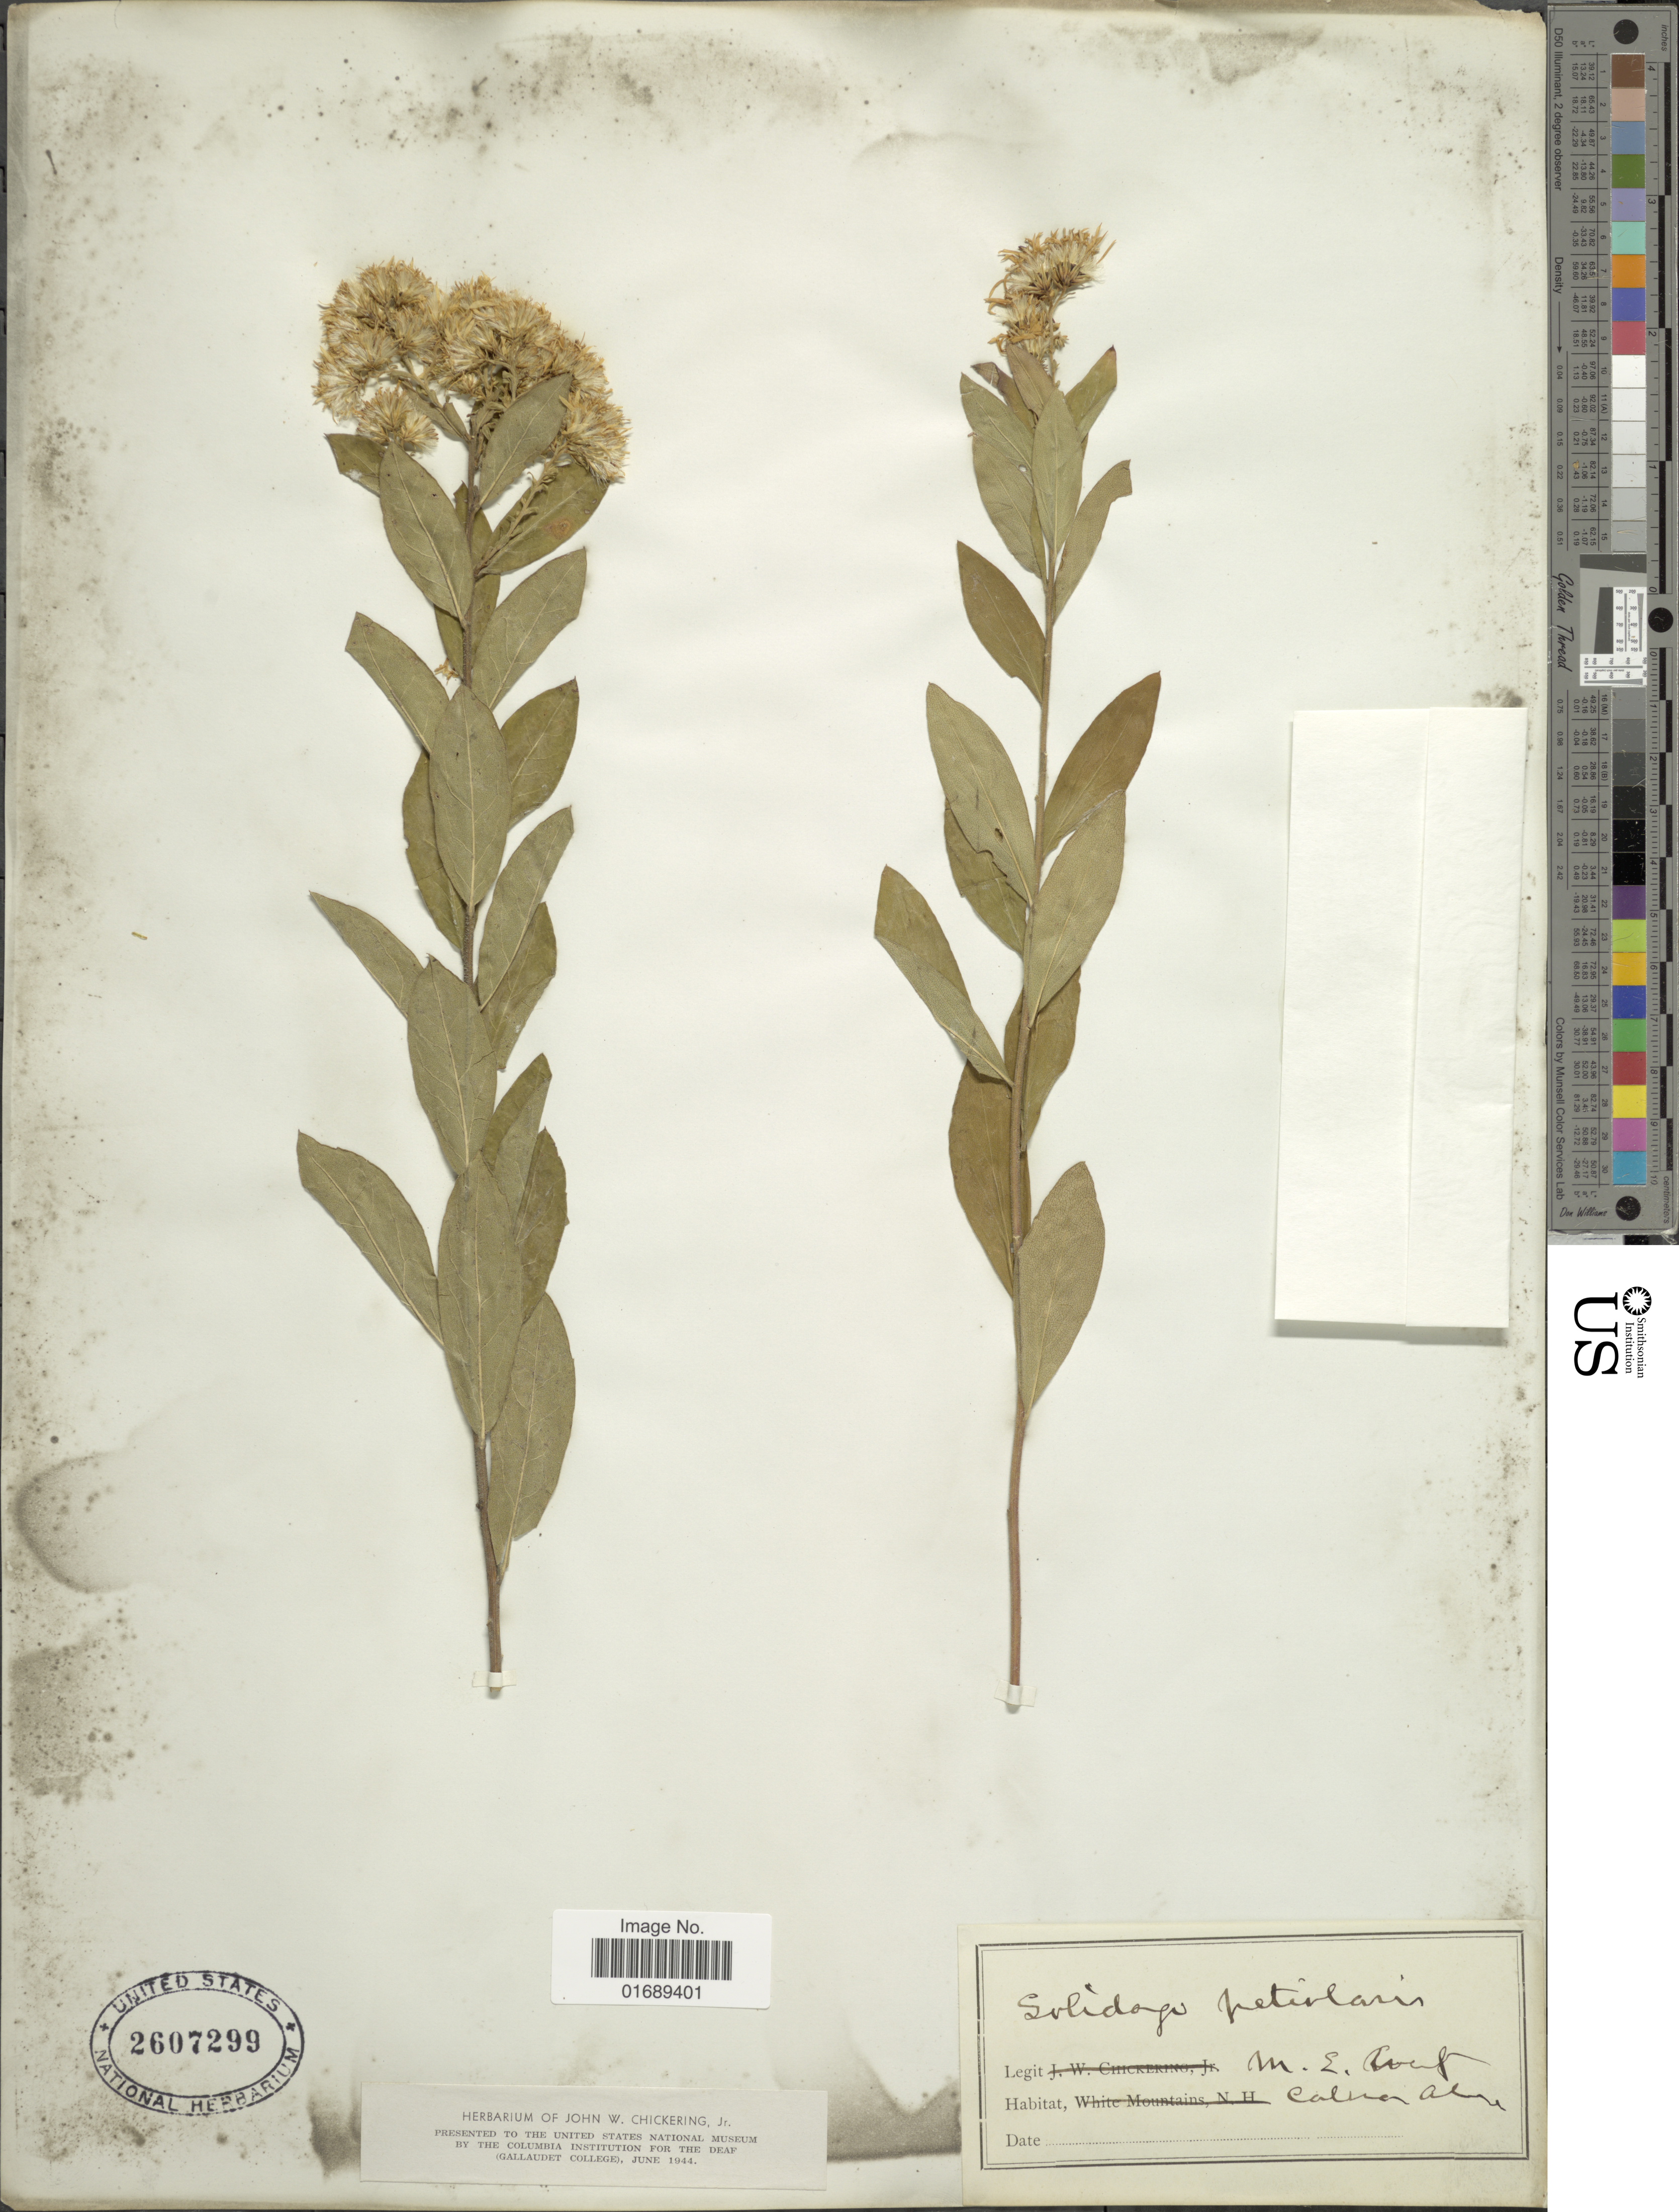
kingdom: Plantae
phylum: Tracheophyta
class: Magnoliopsida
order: Asterales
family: Asteraceae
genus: Solidago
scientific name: Solidago petiolaris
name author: Aiton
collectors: M. Everts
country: United States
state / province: Alabama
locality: Calera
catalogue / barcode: US 2607299